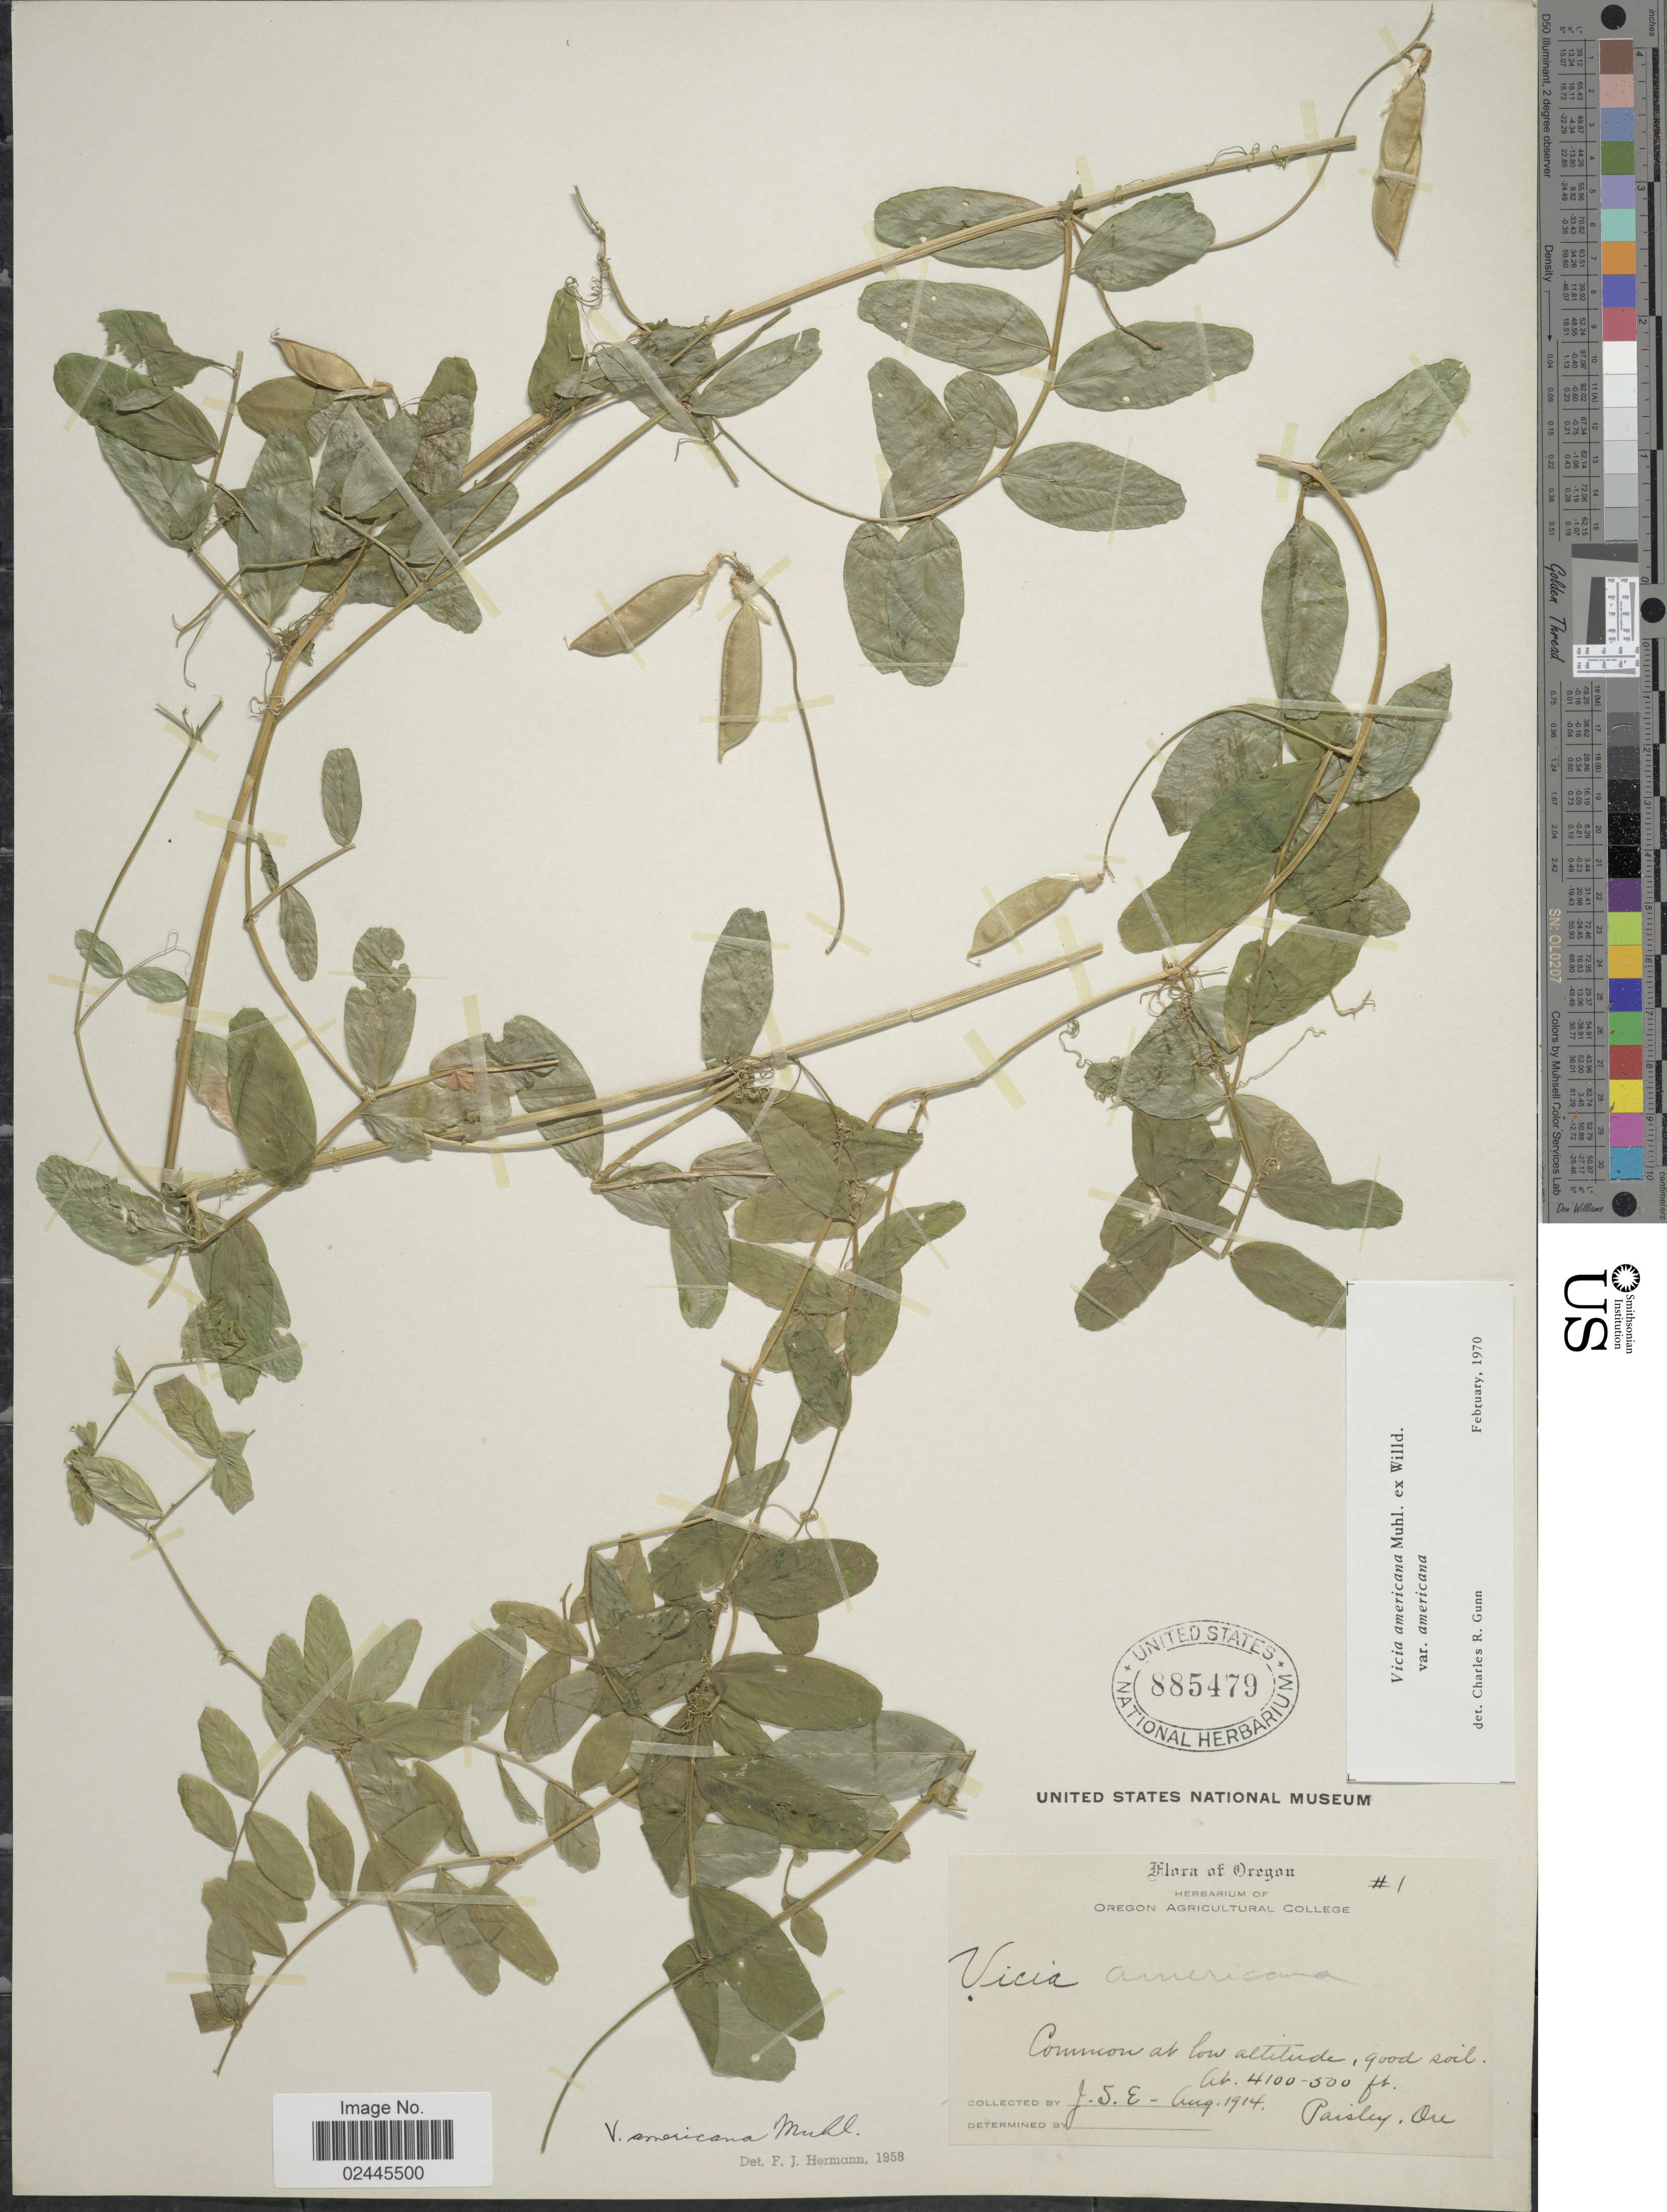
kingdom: Plantae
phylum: Tracheophyta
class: Magnoliopsida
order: Fabales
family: Fabaceae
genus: Vicia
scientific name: Vicia americana var. americana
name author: Muhl. ex Willd.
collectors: J. S. E.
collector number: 1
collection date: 1914-08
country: United States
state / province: Oregon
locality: Paisley.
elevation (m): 1250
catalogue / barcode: US 885479